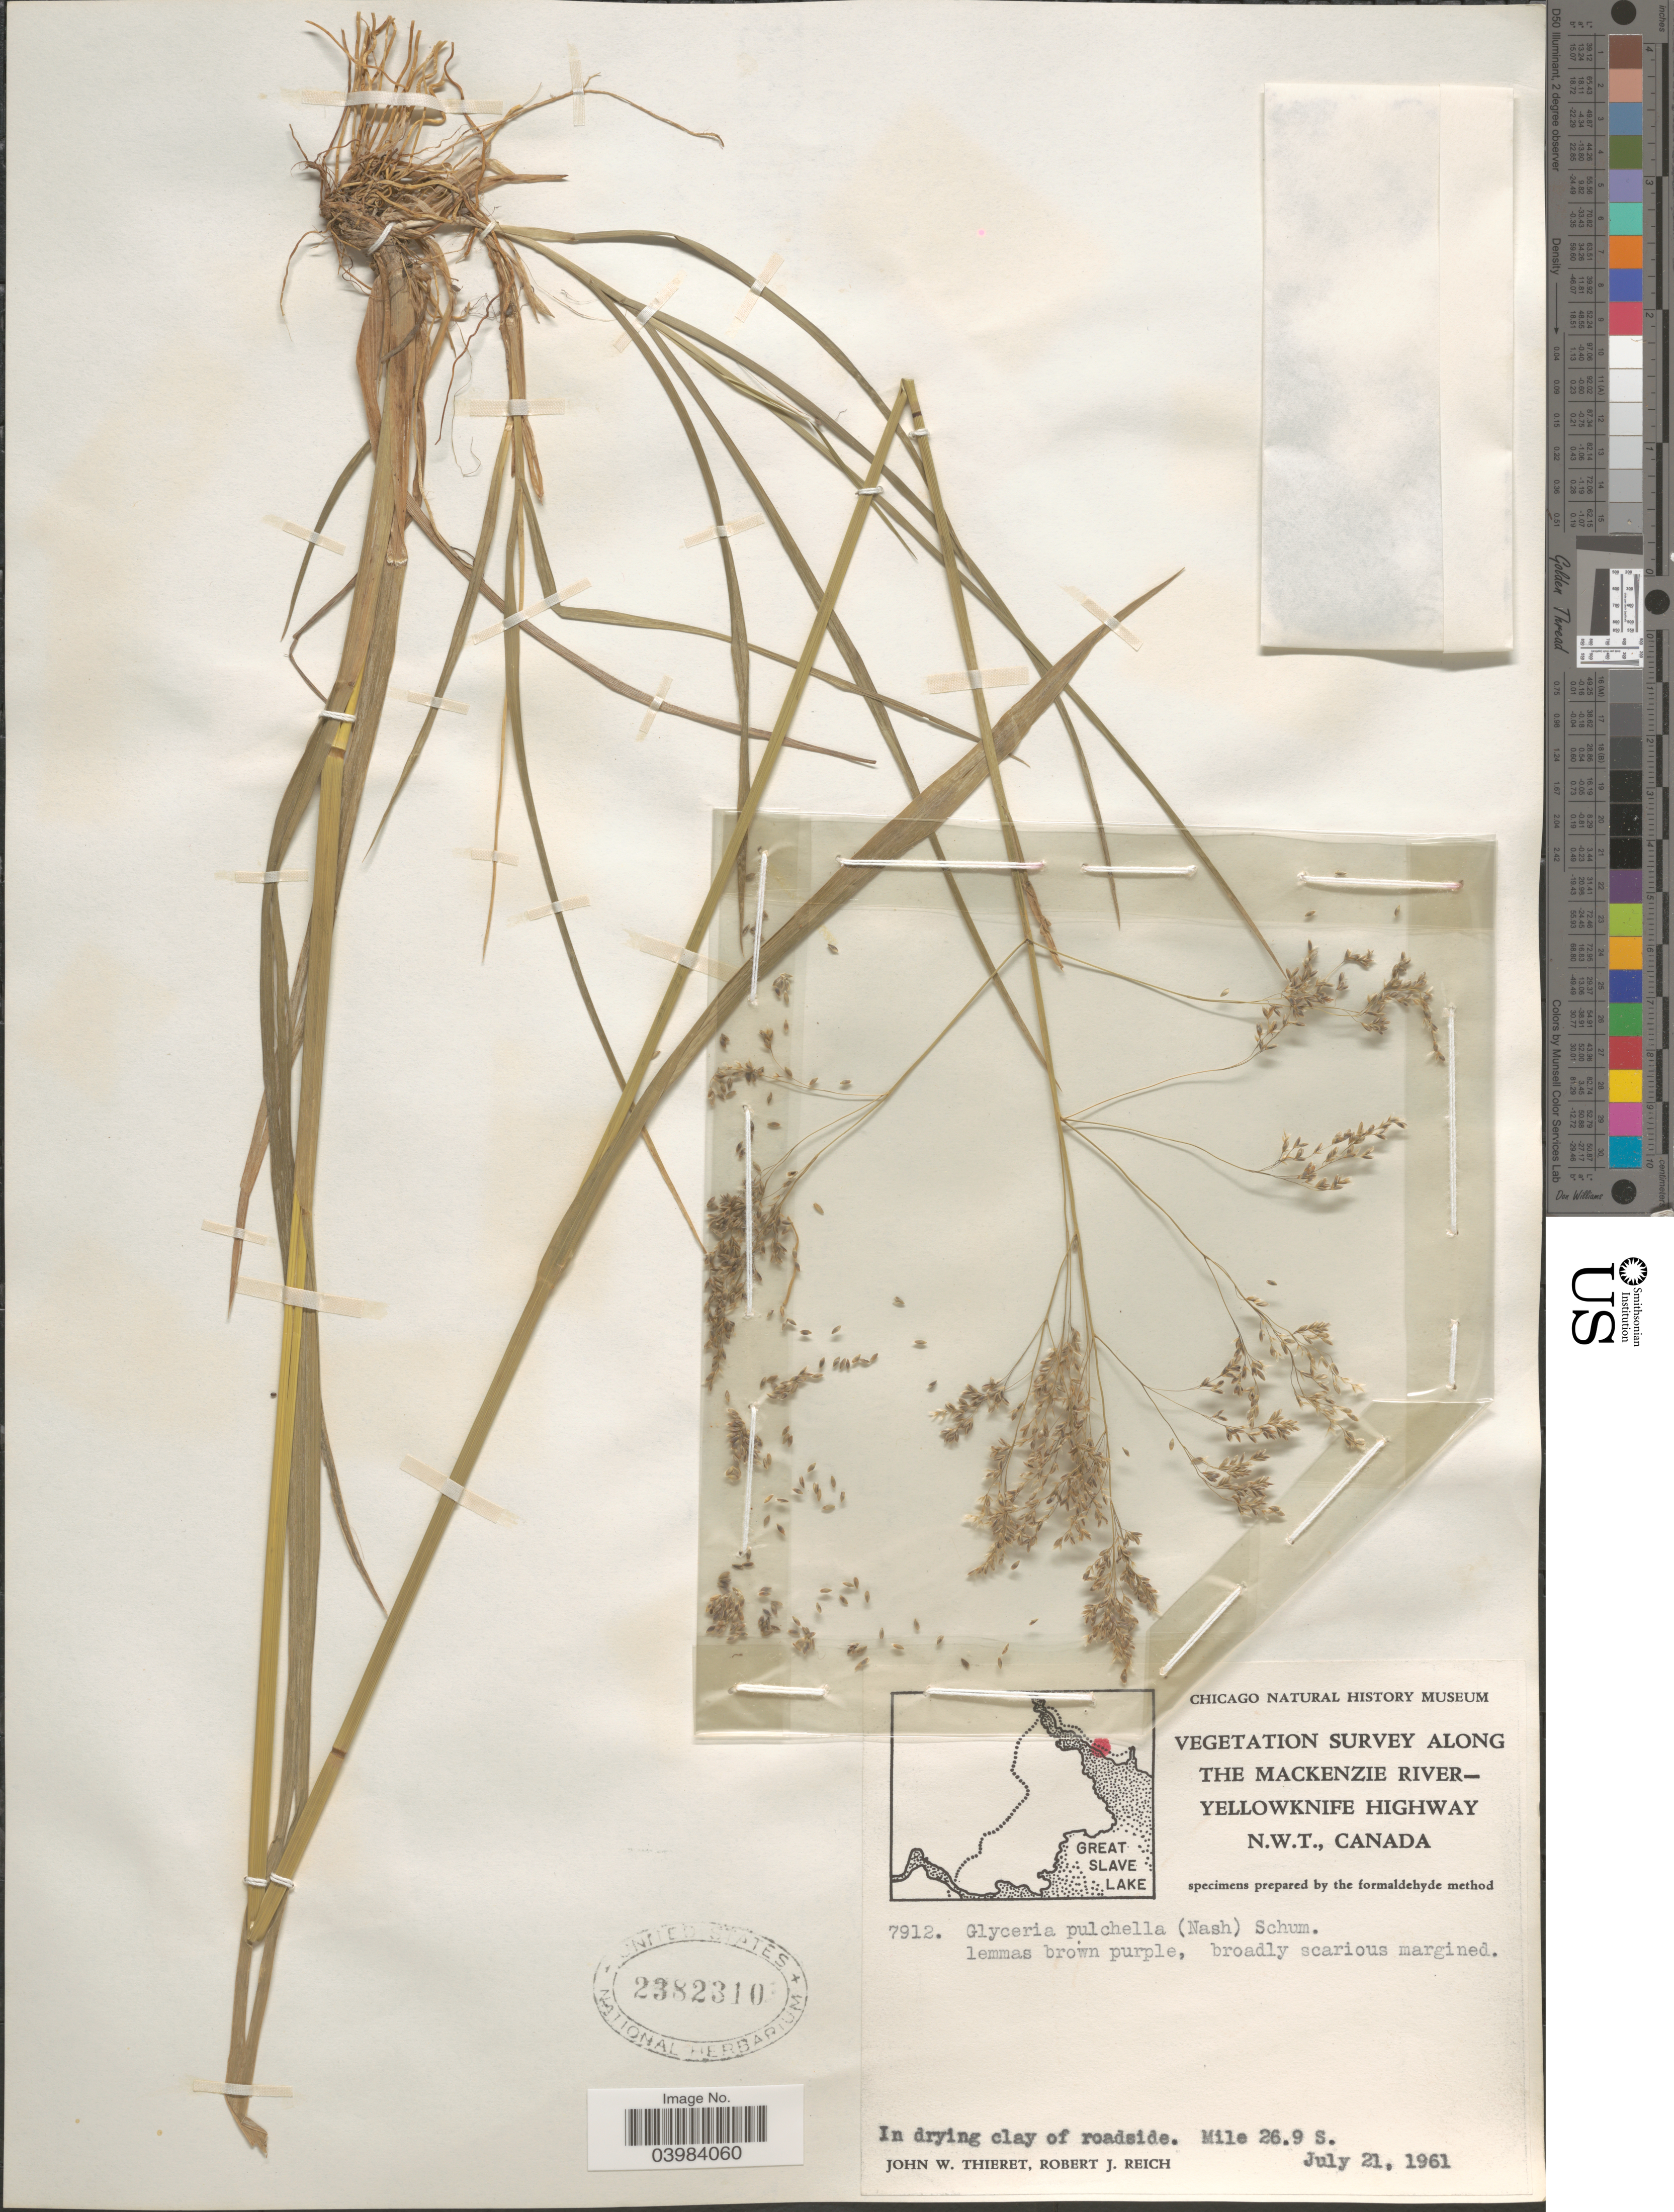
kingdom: Plantae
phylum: Tracheophyta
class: Liliopsida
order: Poales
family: Poaceae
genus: Glyceria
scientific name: Glyceria pulchella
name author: (Nash) K. Schum.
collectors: J. W. Thieret & R. Reich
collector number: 7912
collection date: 1961-07-21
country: Canada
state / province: Northwest Territories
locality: Along the Mackenzie River-Yellowknife Highway. Mile 26.9 S.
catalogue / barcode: US 2382310